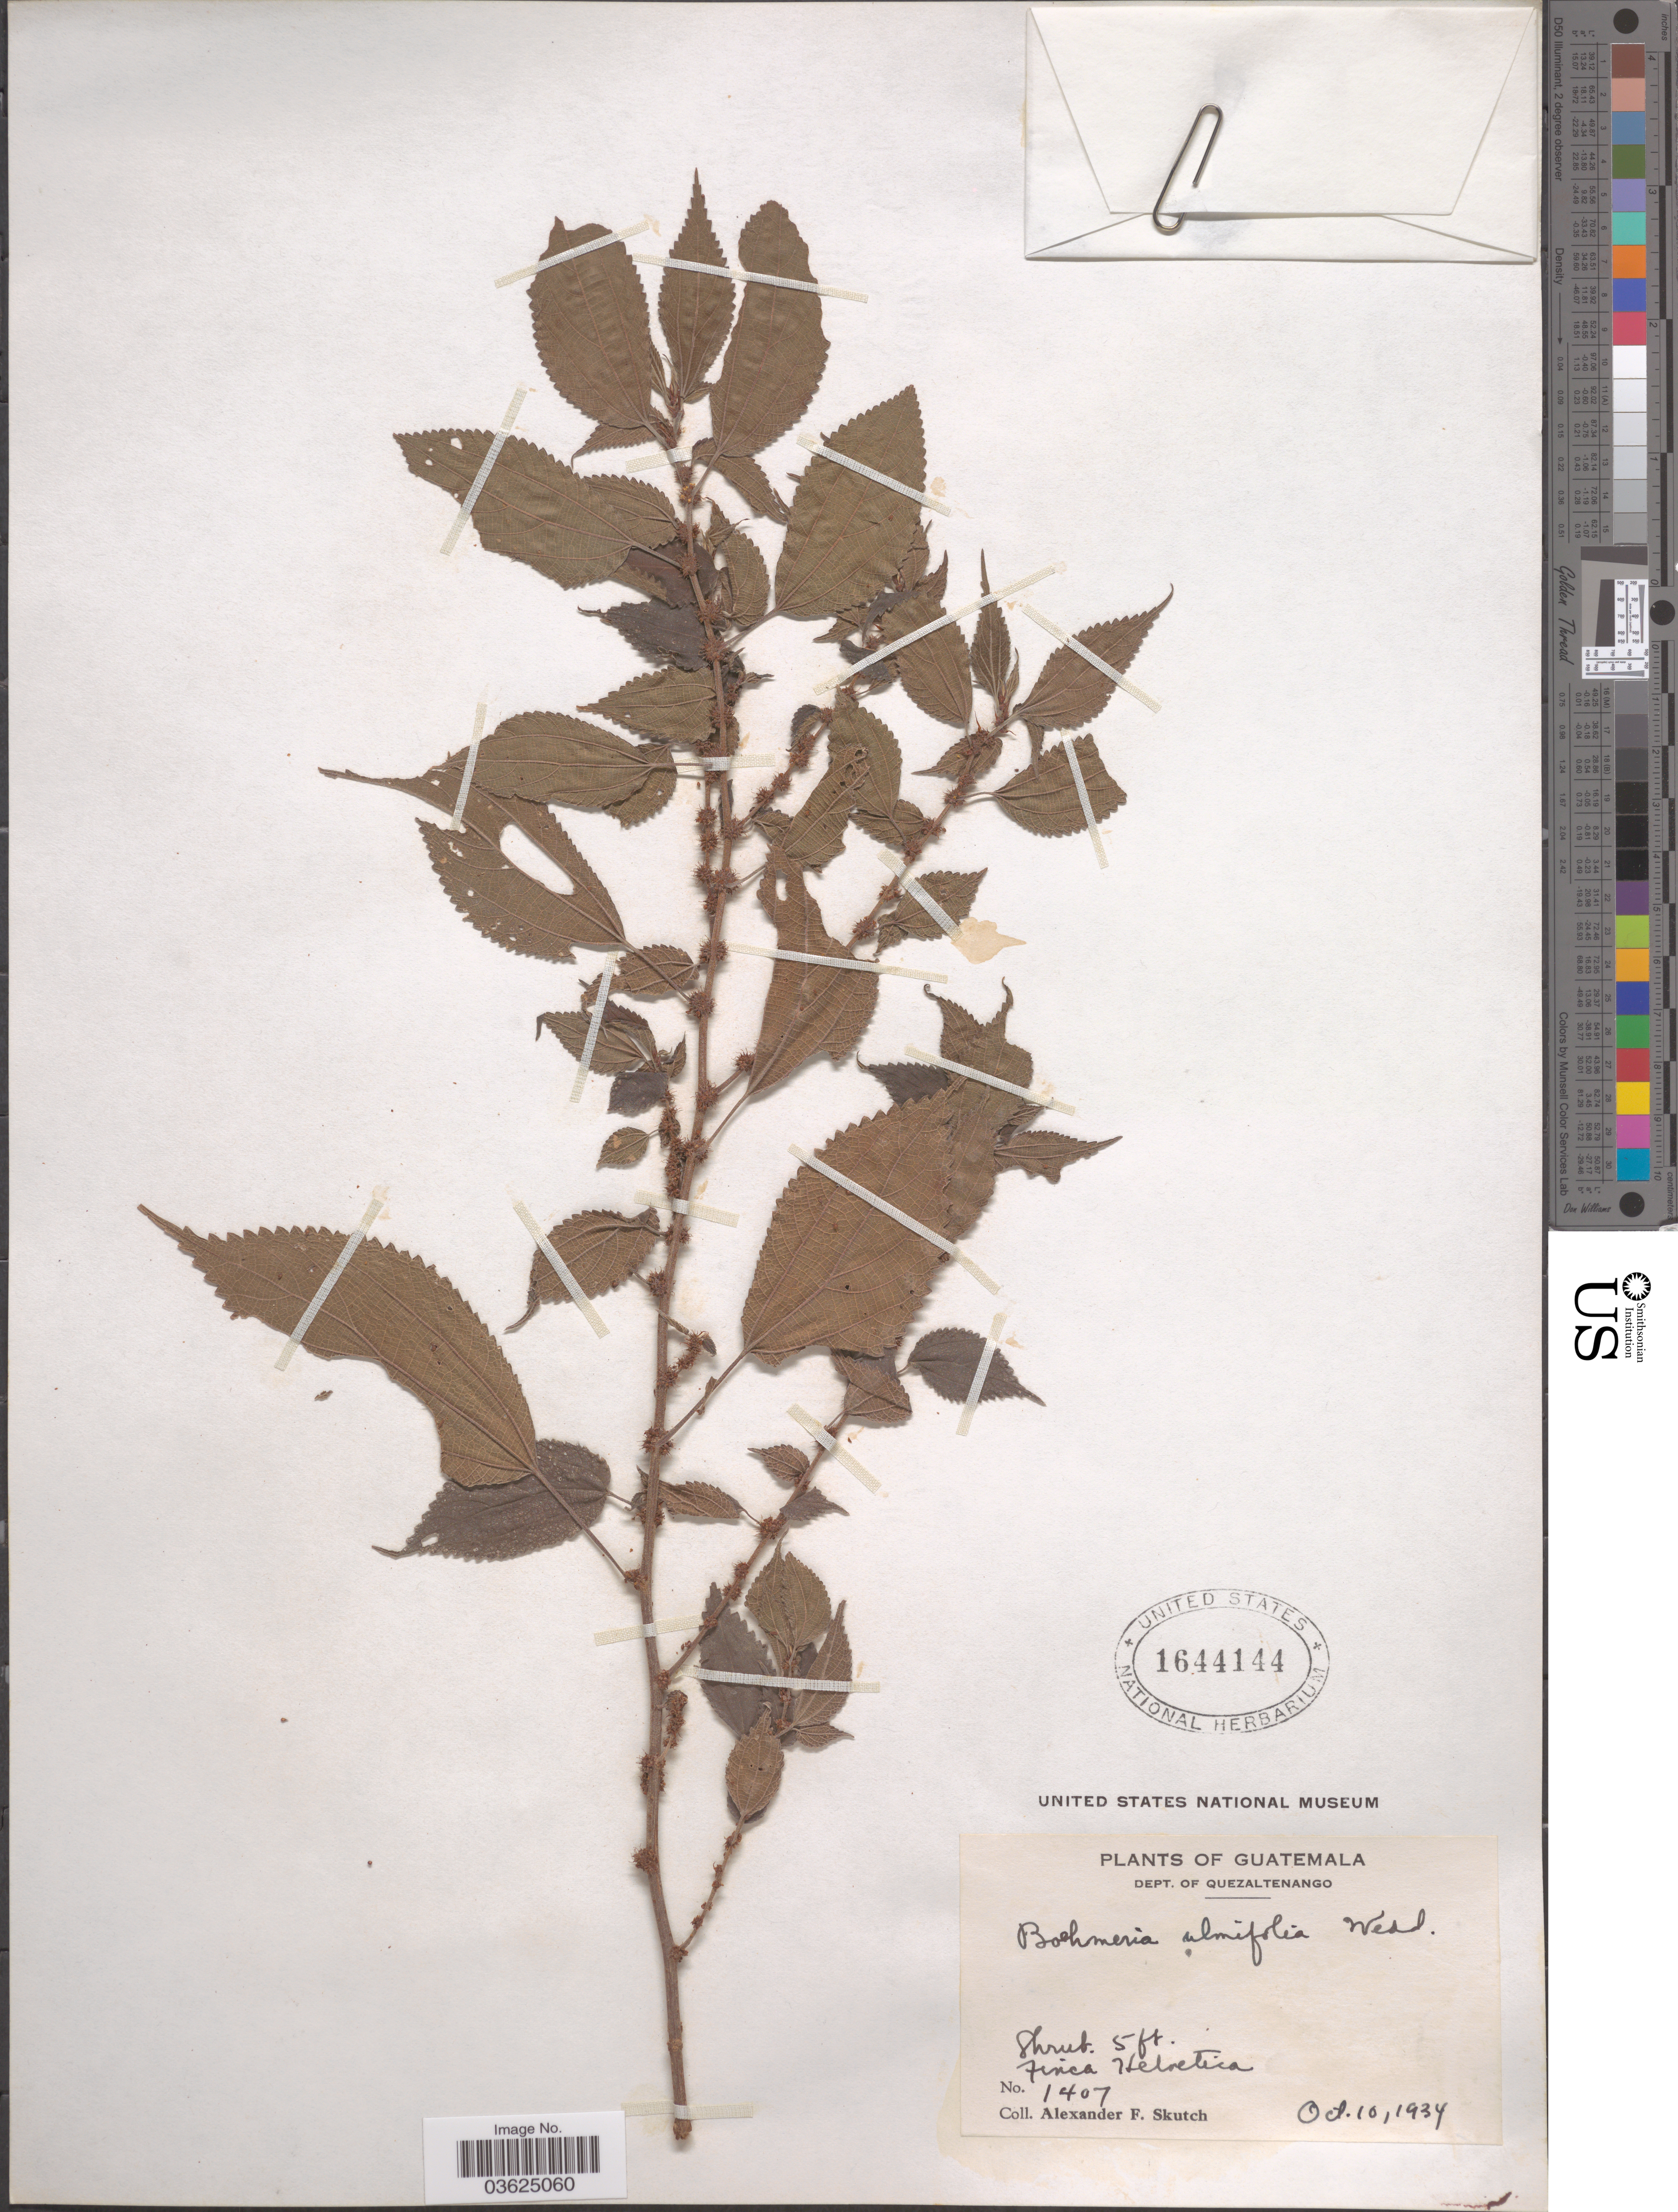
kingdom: Plantae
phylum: Tracheophyta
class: Magnoliopsida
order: Rosales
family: Urticaceae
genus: Boehmeria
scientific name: Boehmeria ulmifolia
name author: Wedd.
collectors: A. F. Skutch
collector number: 1407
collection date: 1934-10-10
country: Guatemala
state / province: Quetzaltenango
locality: Dept. of Quezaltenango. Finca Helvetica.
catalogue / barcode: US 1644144